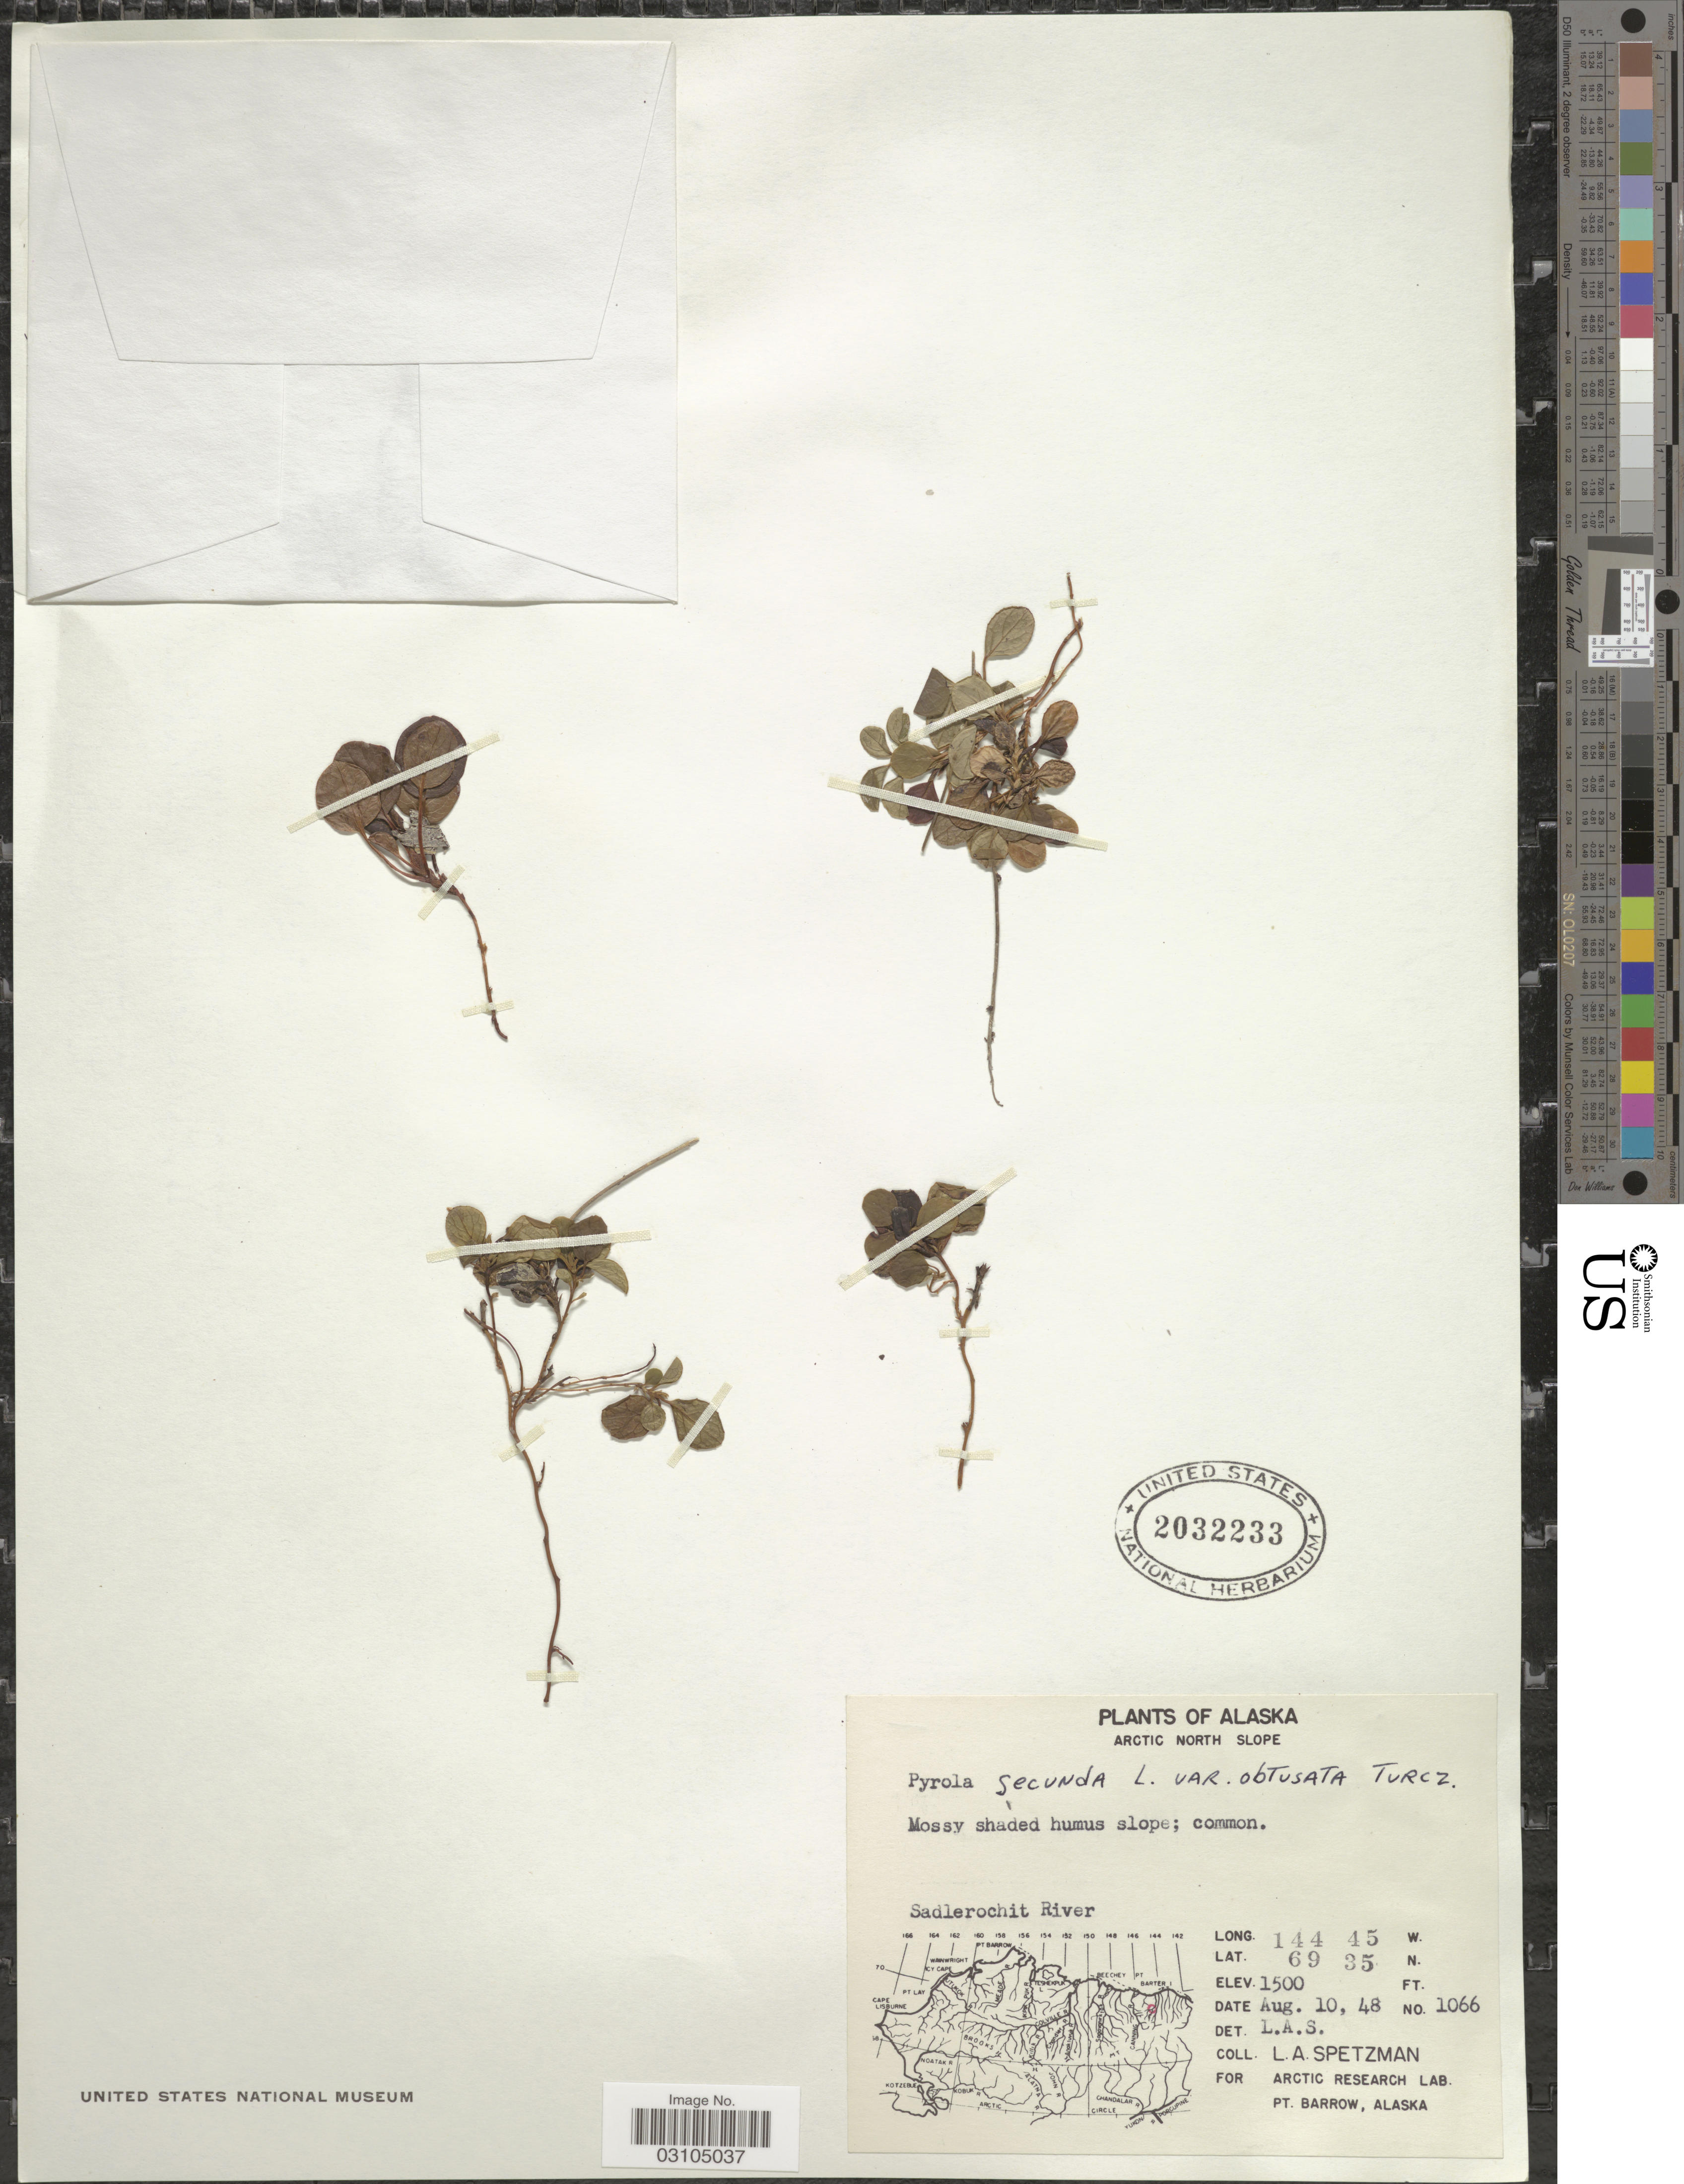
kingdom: Plantae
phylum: Tracheophyta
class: Magnoliopsida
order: Ericales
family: Ericaceae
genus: Orthilia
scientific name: Orthilia secunda var. obtusata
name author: (Turcz.) House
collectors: L. Spetzman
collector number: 1066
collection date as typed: Transcribed d/m/y: 10/8/48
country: United States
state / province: Alaska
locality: Arctic North Slope, Sadlerochit River.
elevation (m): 457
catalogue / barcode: US 2032233